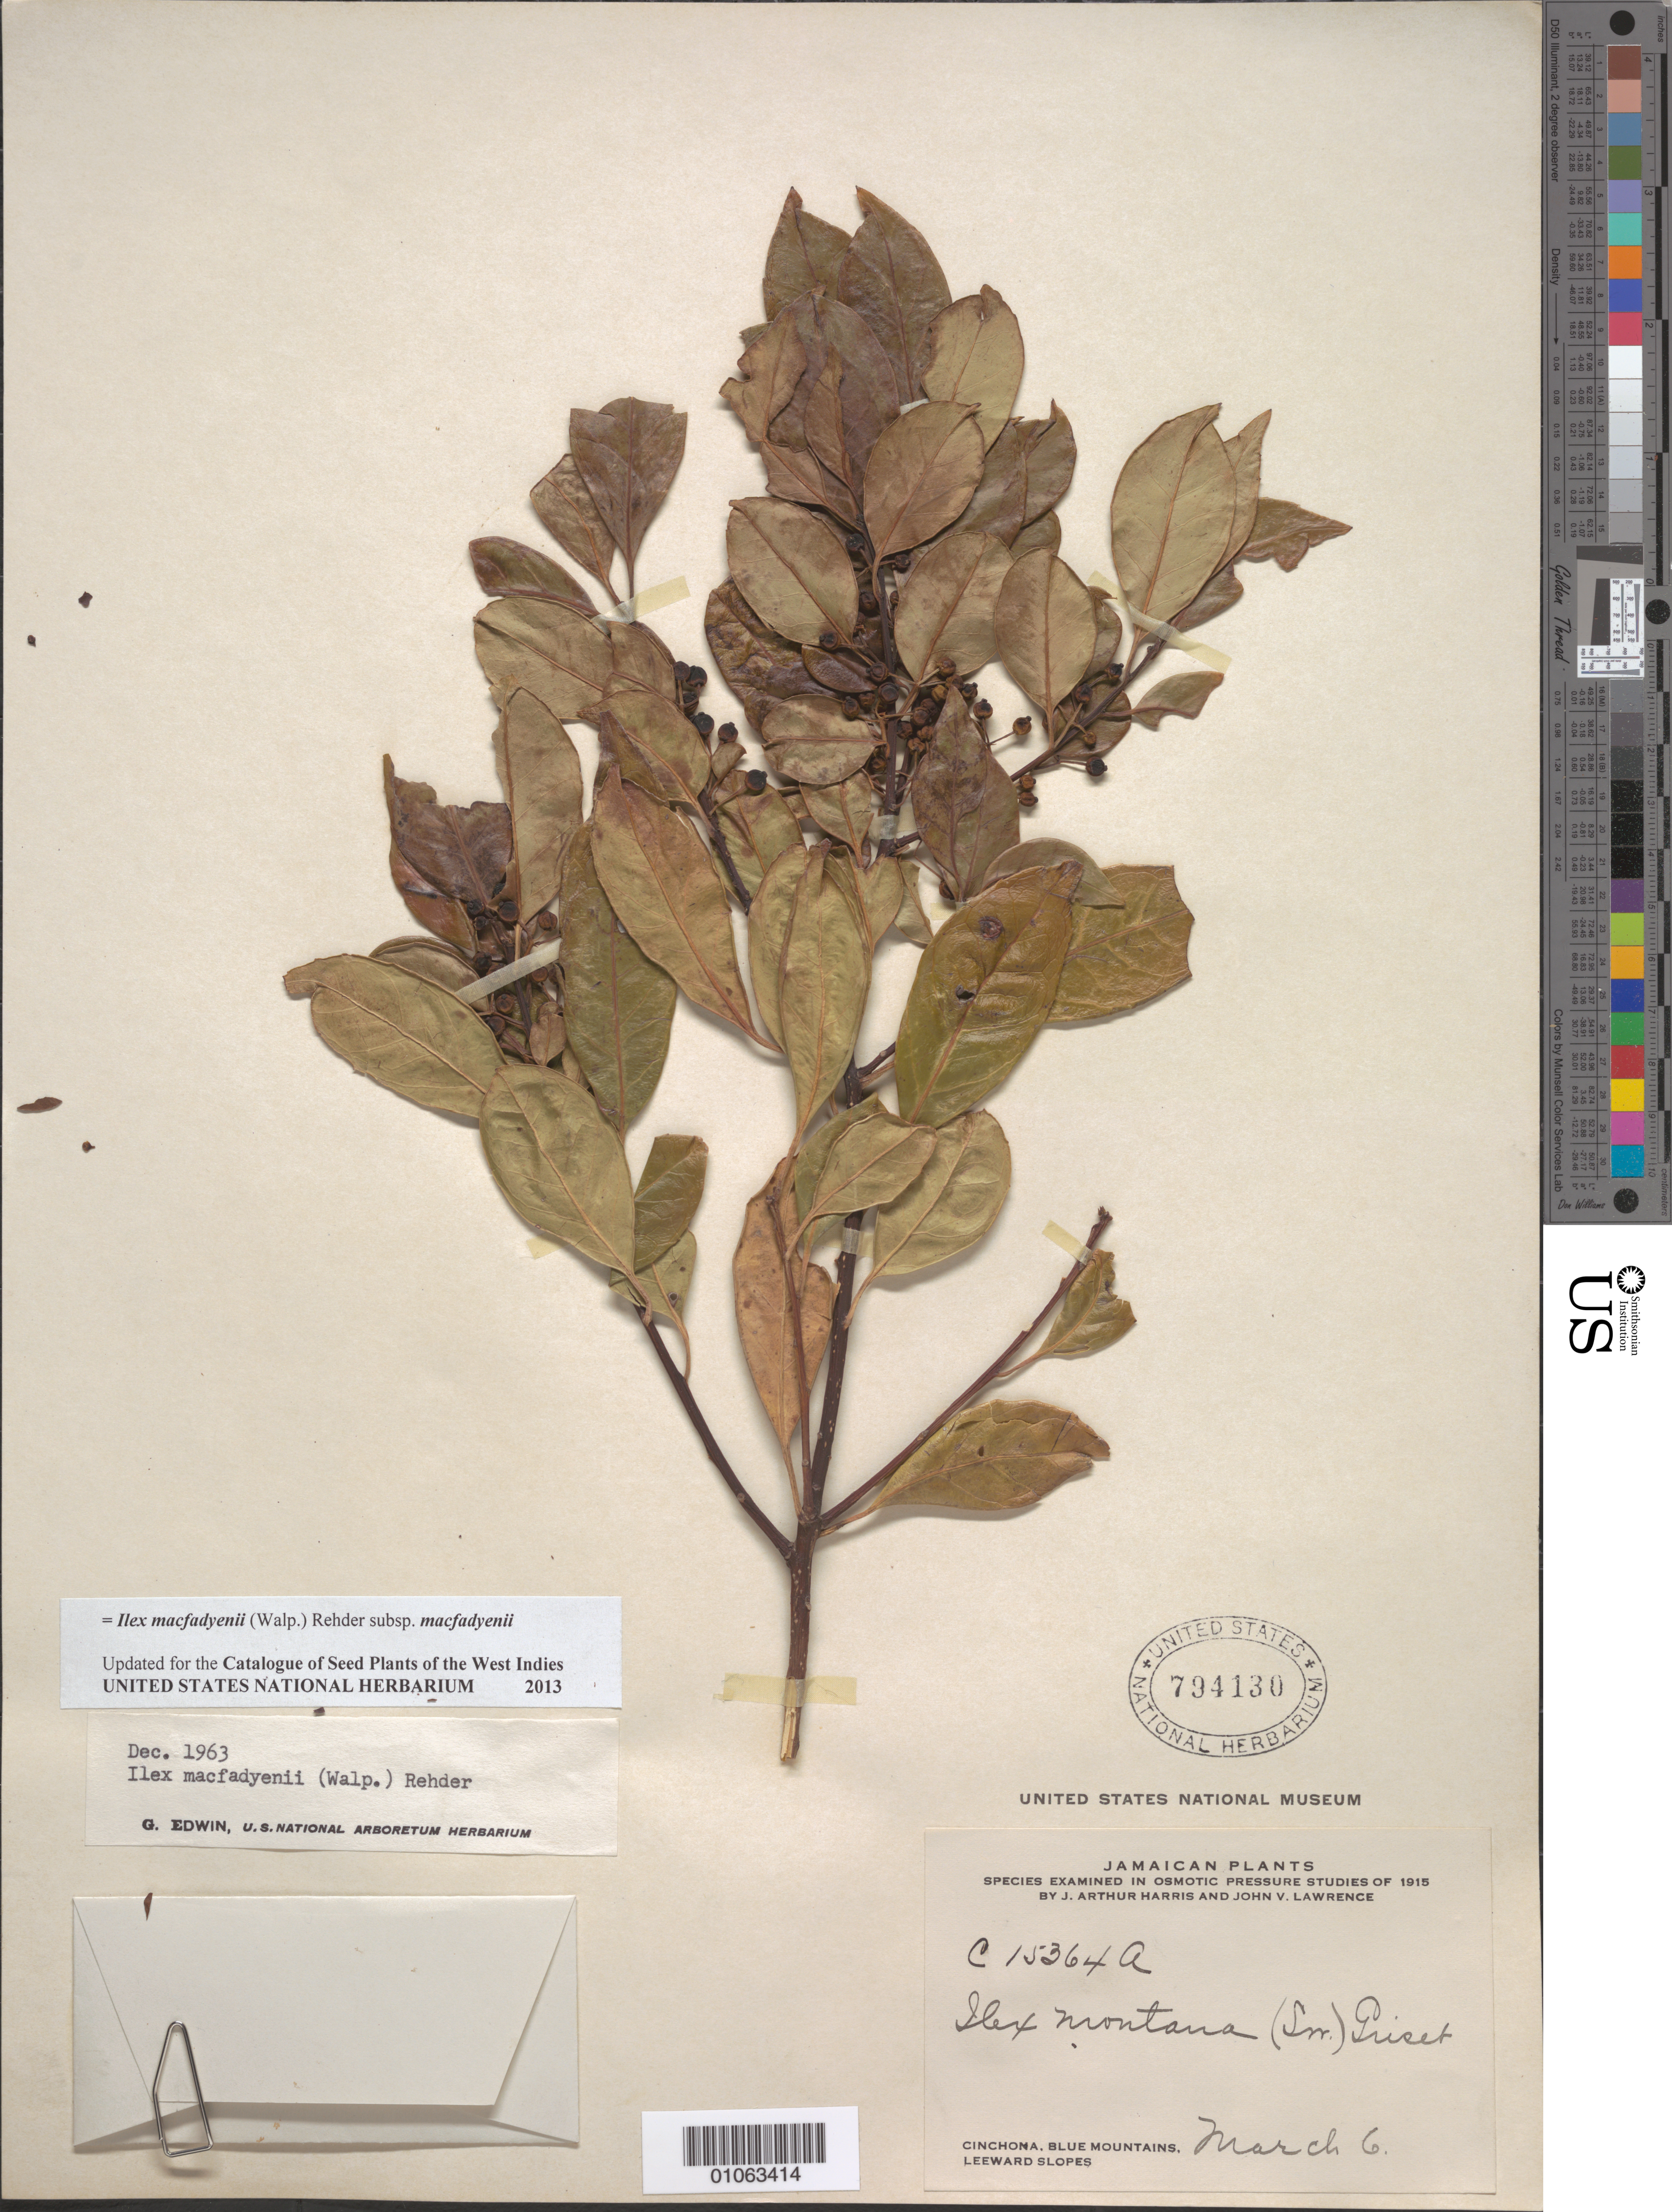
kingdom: Plantae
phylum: Tracheophyta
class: Magnoliopsida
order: Aquifoliales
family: Aquifoliaceae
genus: Ilex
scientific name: Ilex macfadyenii subsp. macfadyenii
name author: (Walp.) Rehder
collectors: J. A. Harris & J. Lawrence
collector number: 15364a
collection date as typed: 06 Mar 1915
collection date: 1915-03-06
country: Jamaica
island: Jamaica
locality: Cinchona, Blue Mountains.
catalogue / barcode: US 794130